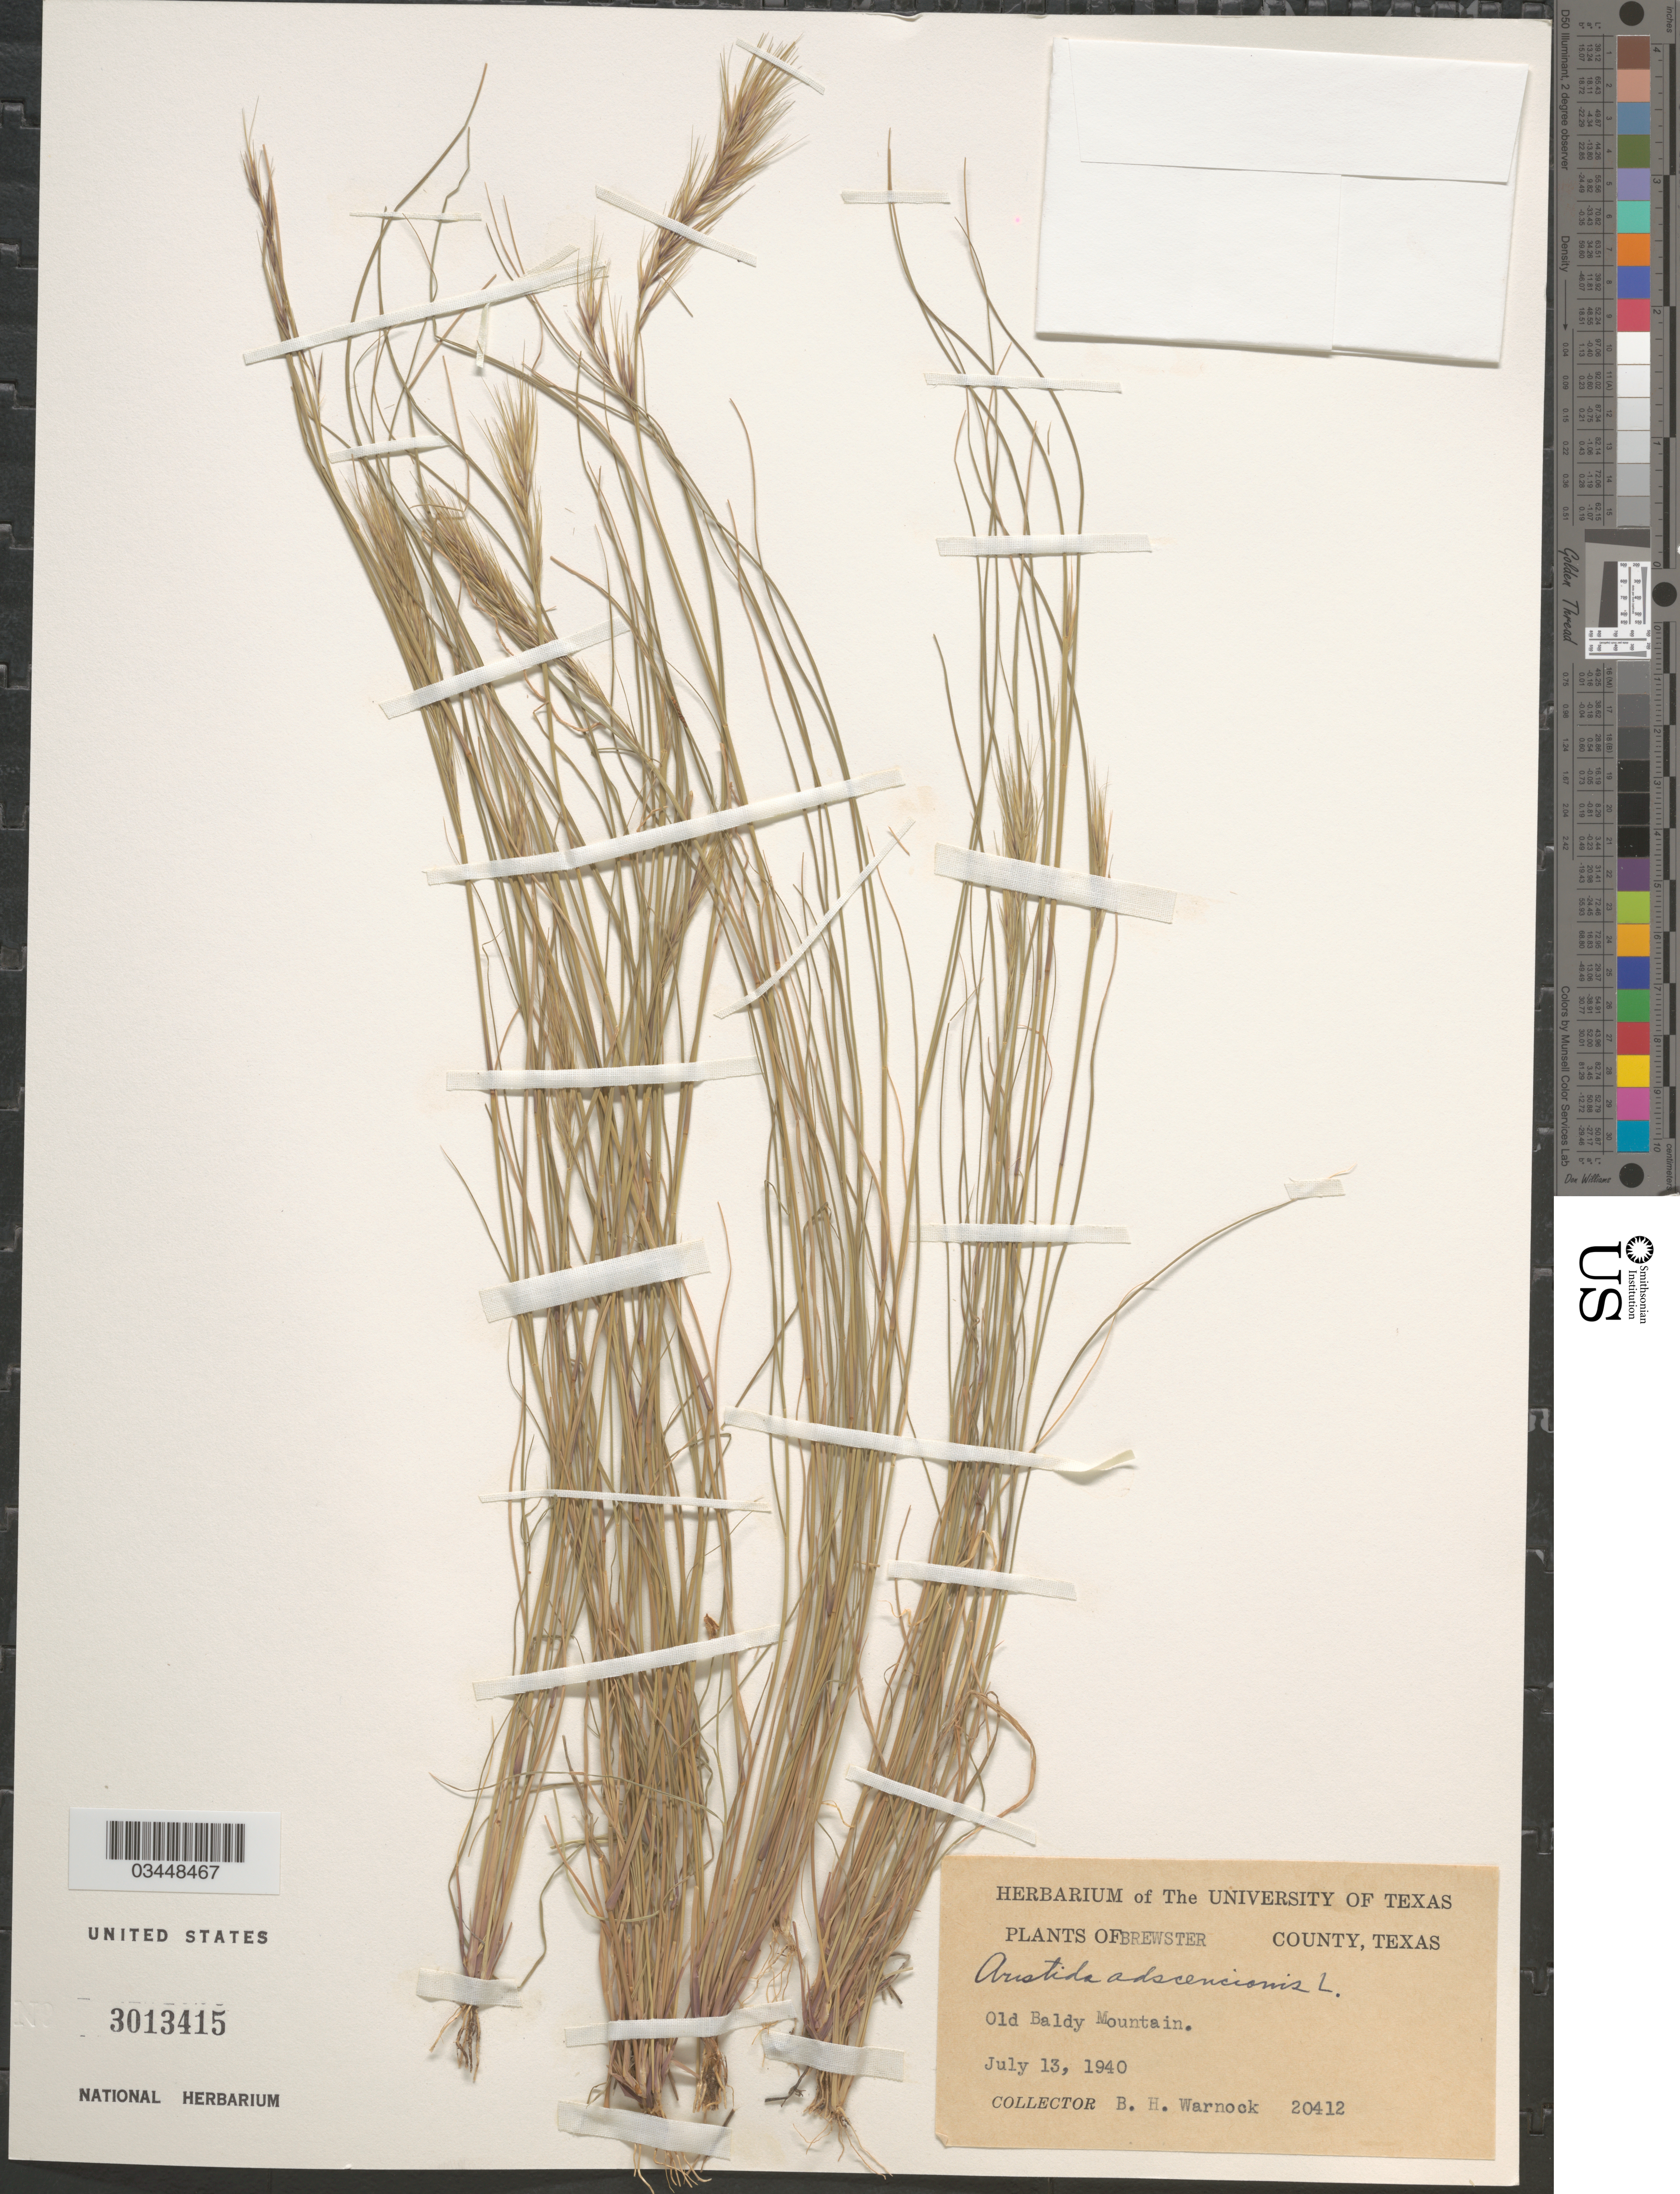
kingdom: Plantae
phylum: Tracheophyta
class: Liliopsida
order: Poales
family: Poaceae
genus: Aristida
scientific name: Aristida adscensionis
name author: L.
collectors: B. H. Warnock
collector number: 20412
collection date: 1940-07-13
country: United States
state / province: Texas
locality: Brewster County. Old Baldy Mountain.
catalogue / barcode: US 3013415